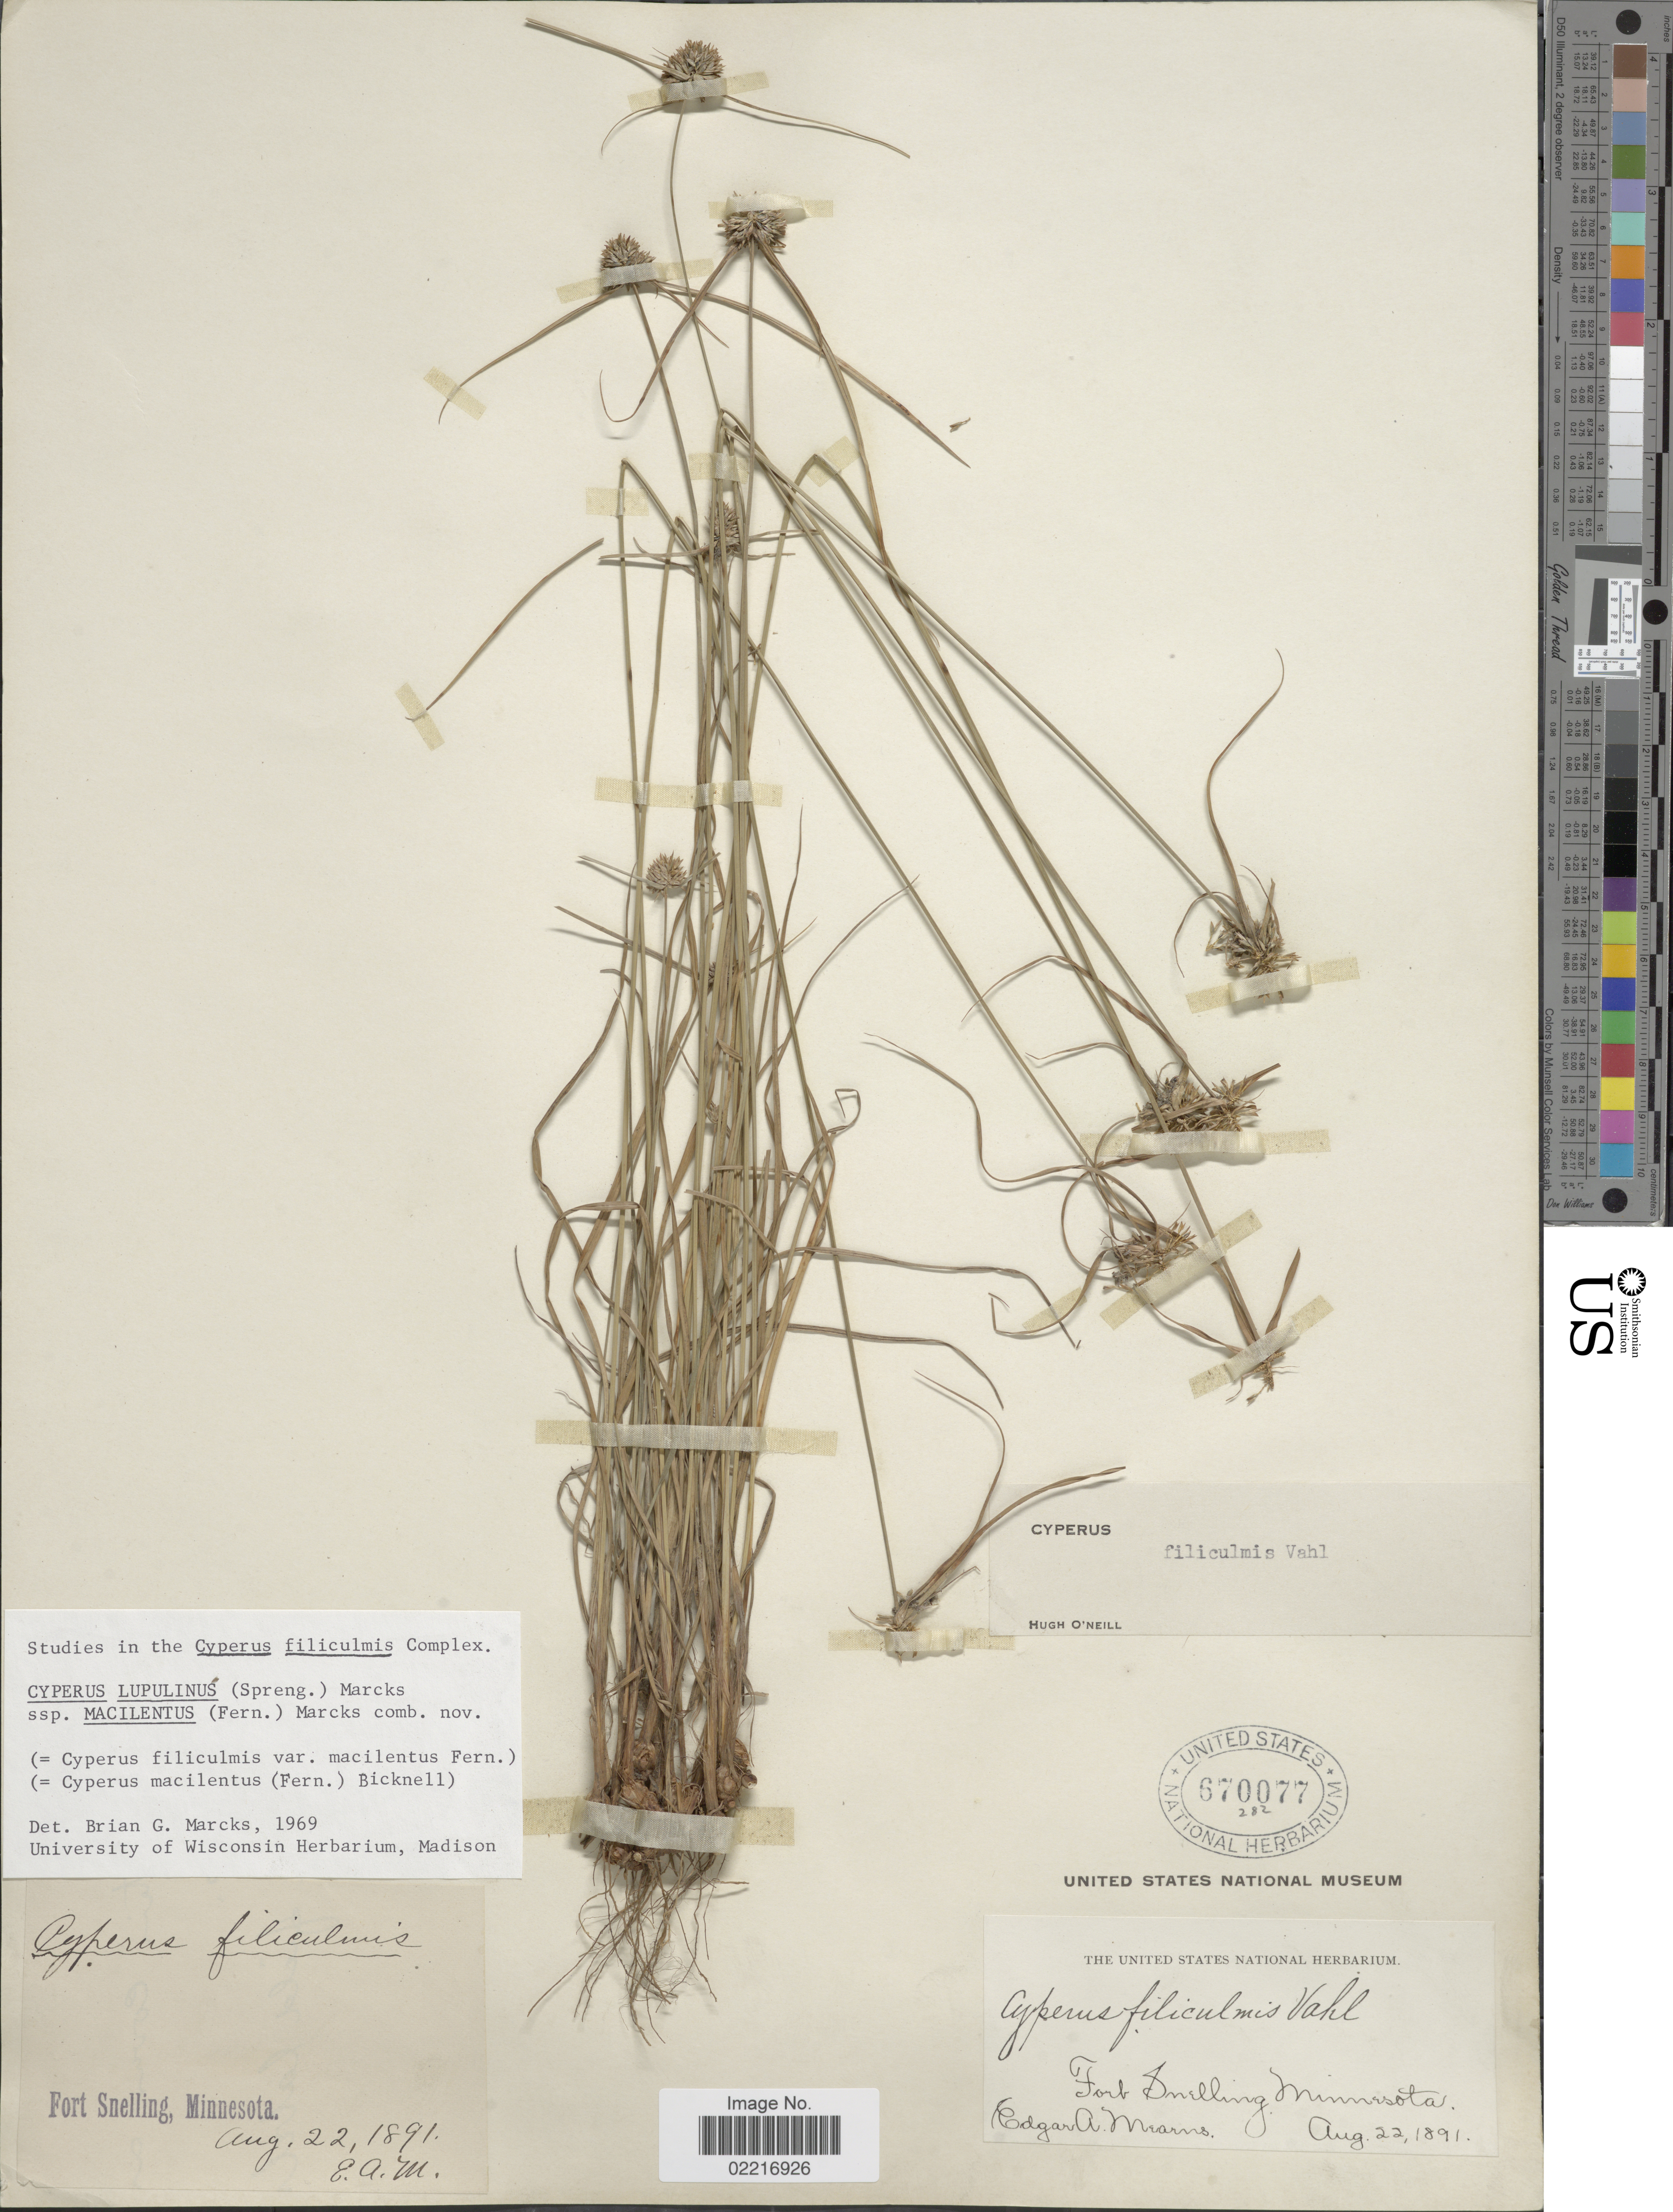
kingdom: Plantae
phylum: Tracheophyta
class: Liliopsida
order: Poales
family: Cyperaceae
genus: Cyperus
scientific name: Cyperus lupulinus subsp. macilentus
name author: (Fernald) Marcks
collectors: E. A. Mearns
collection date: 1891-08-22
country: United States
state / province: Minnesota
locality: Fort Snelling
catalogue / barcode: US 670077